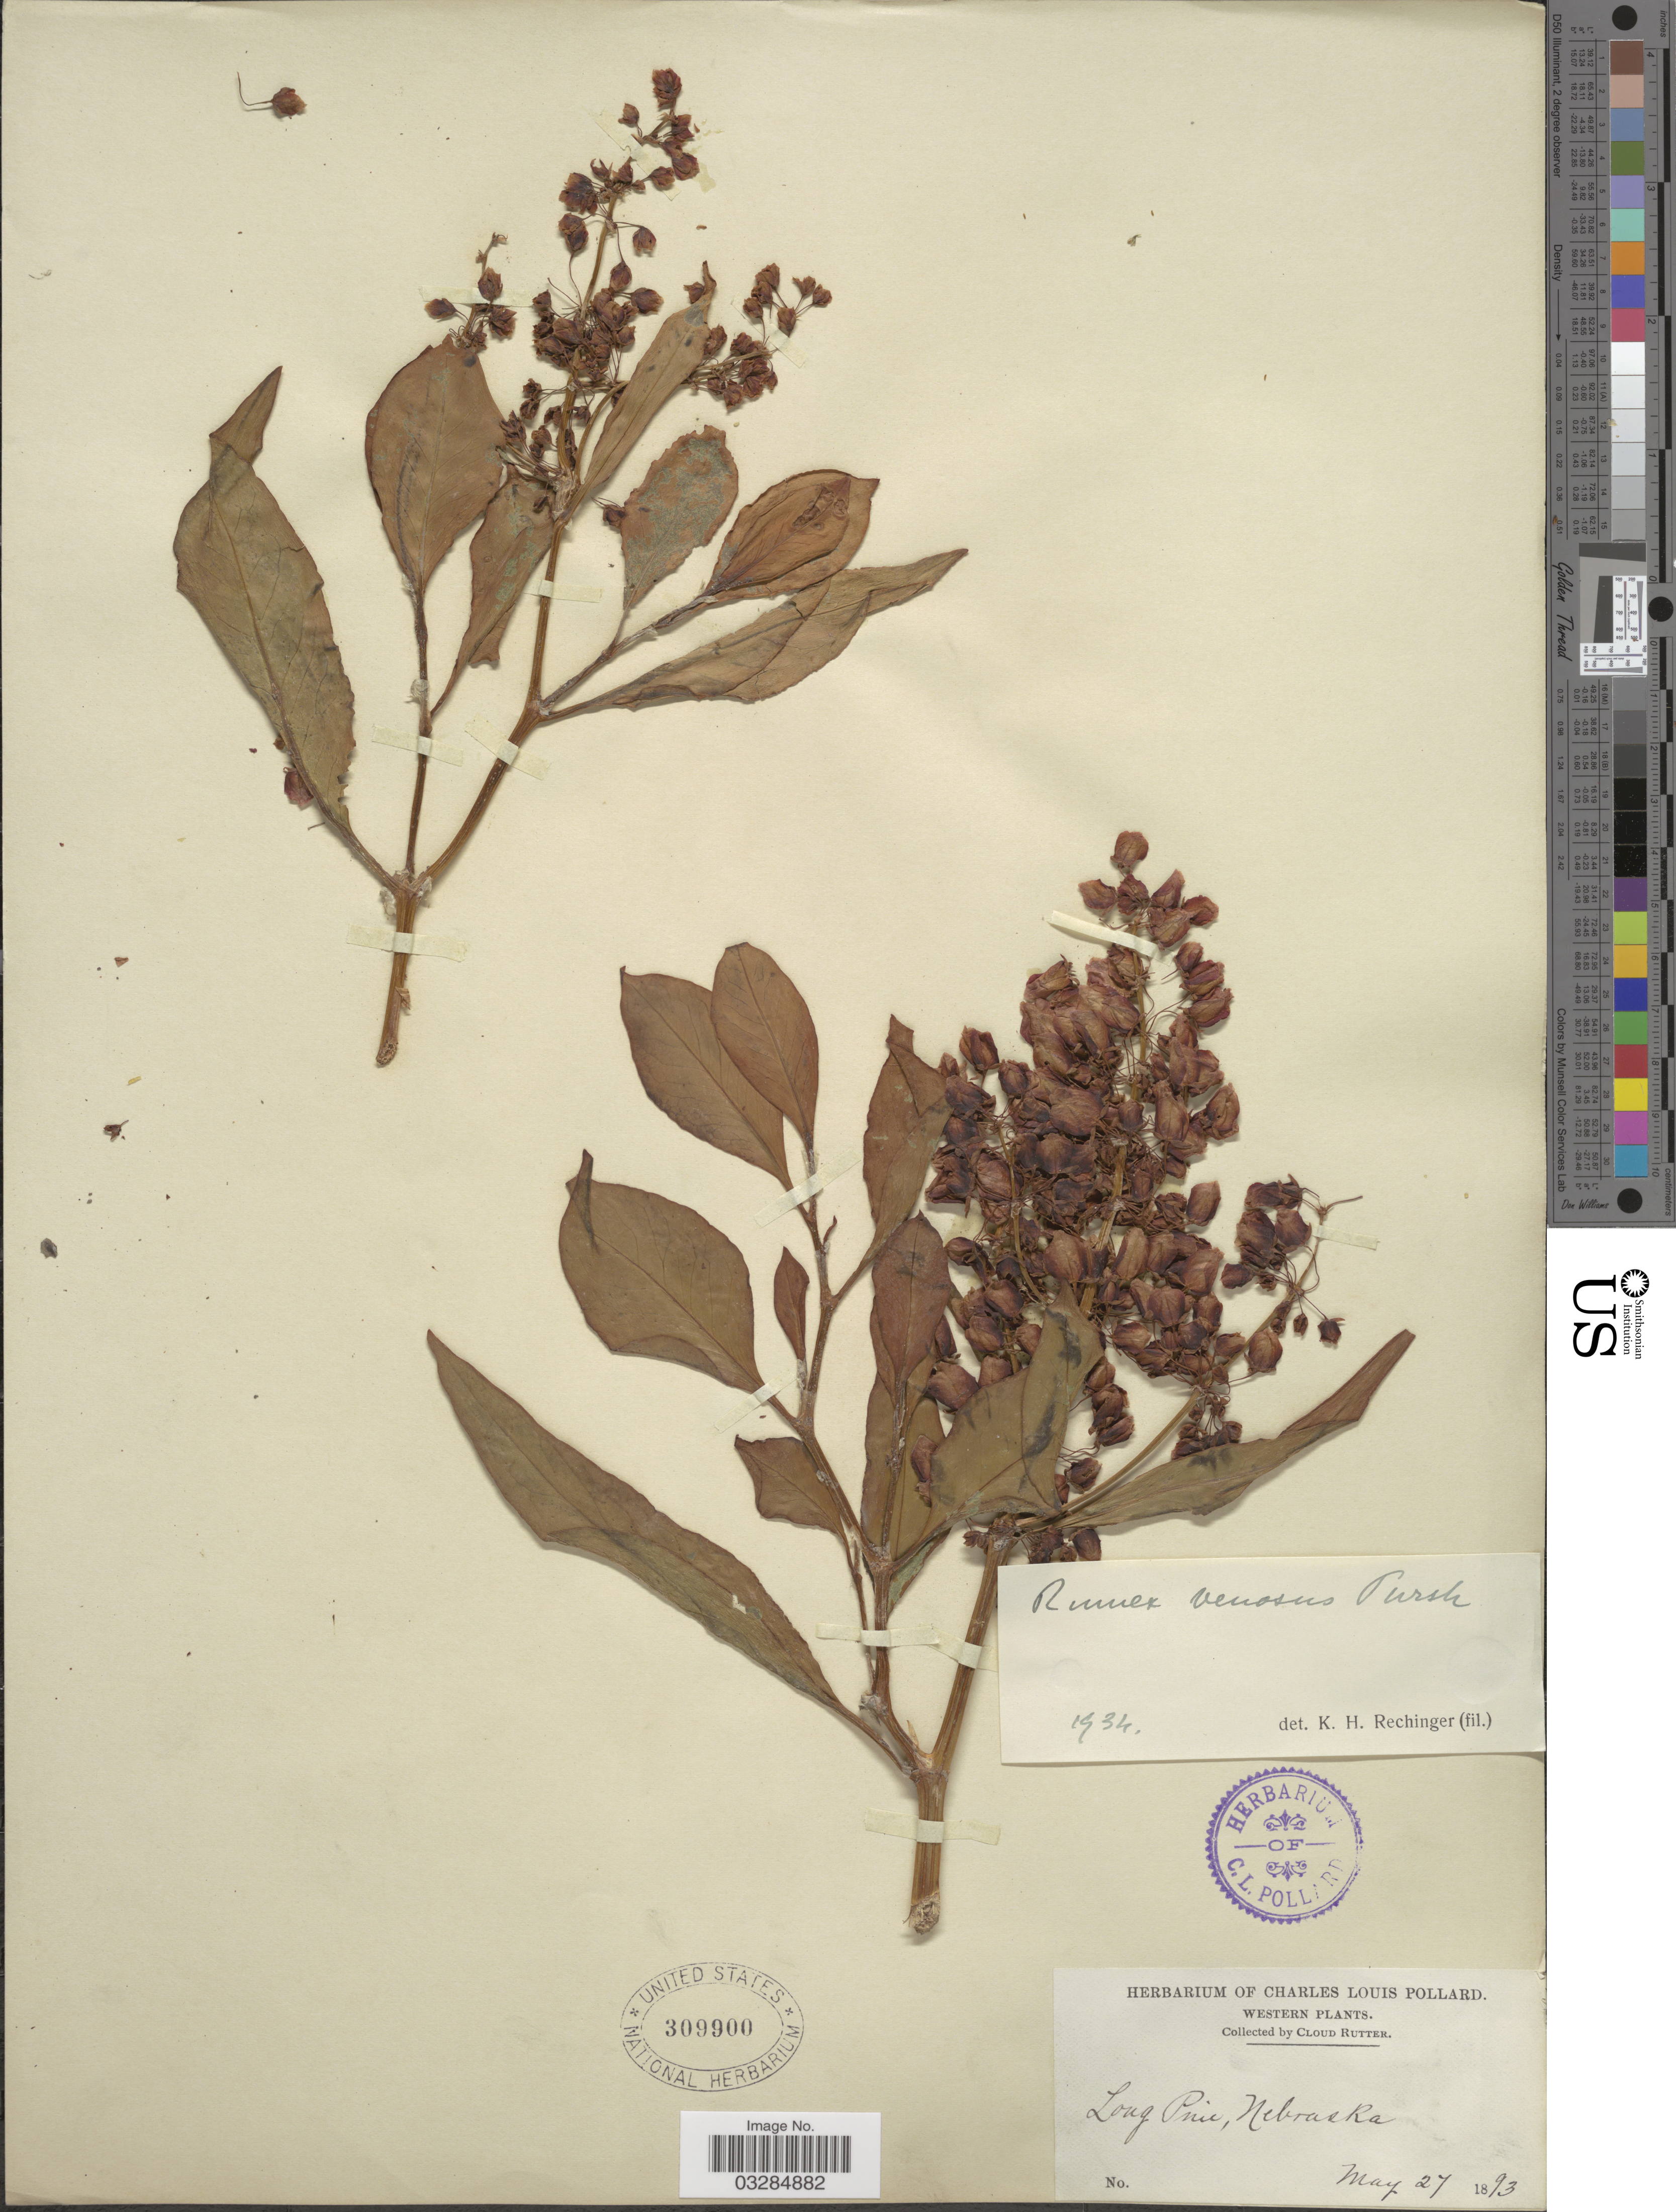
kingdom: Plantae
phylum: Tracheophyta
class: Magnoliopsida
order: Caryophyllales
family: Polygonaceae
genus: Rumex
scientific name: Rumex venosus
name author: Pursh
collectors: C. Rutter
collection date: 1893-05-27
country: United States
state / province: Nebraska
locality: Western. Long Pine.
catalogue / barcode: US 309900